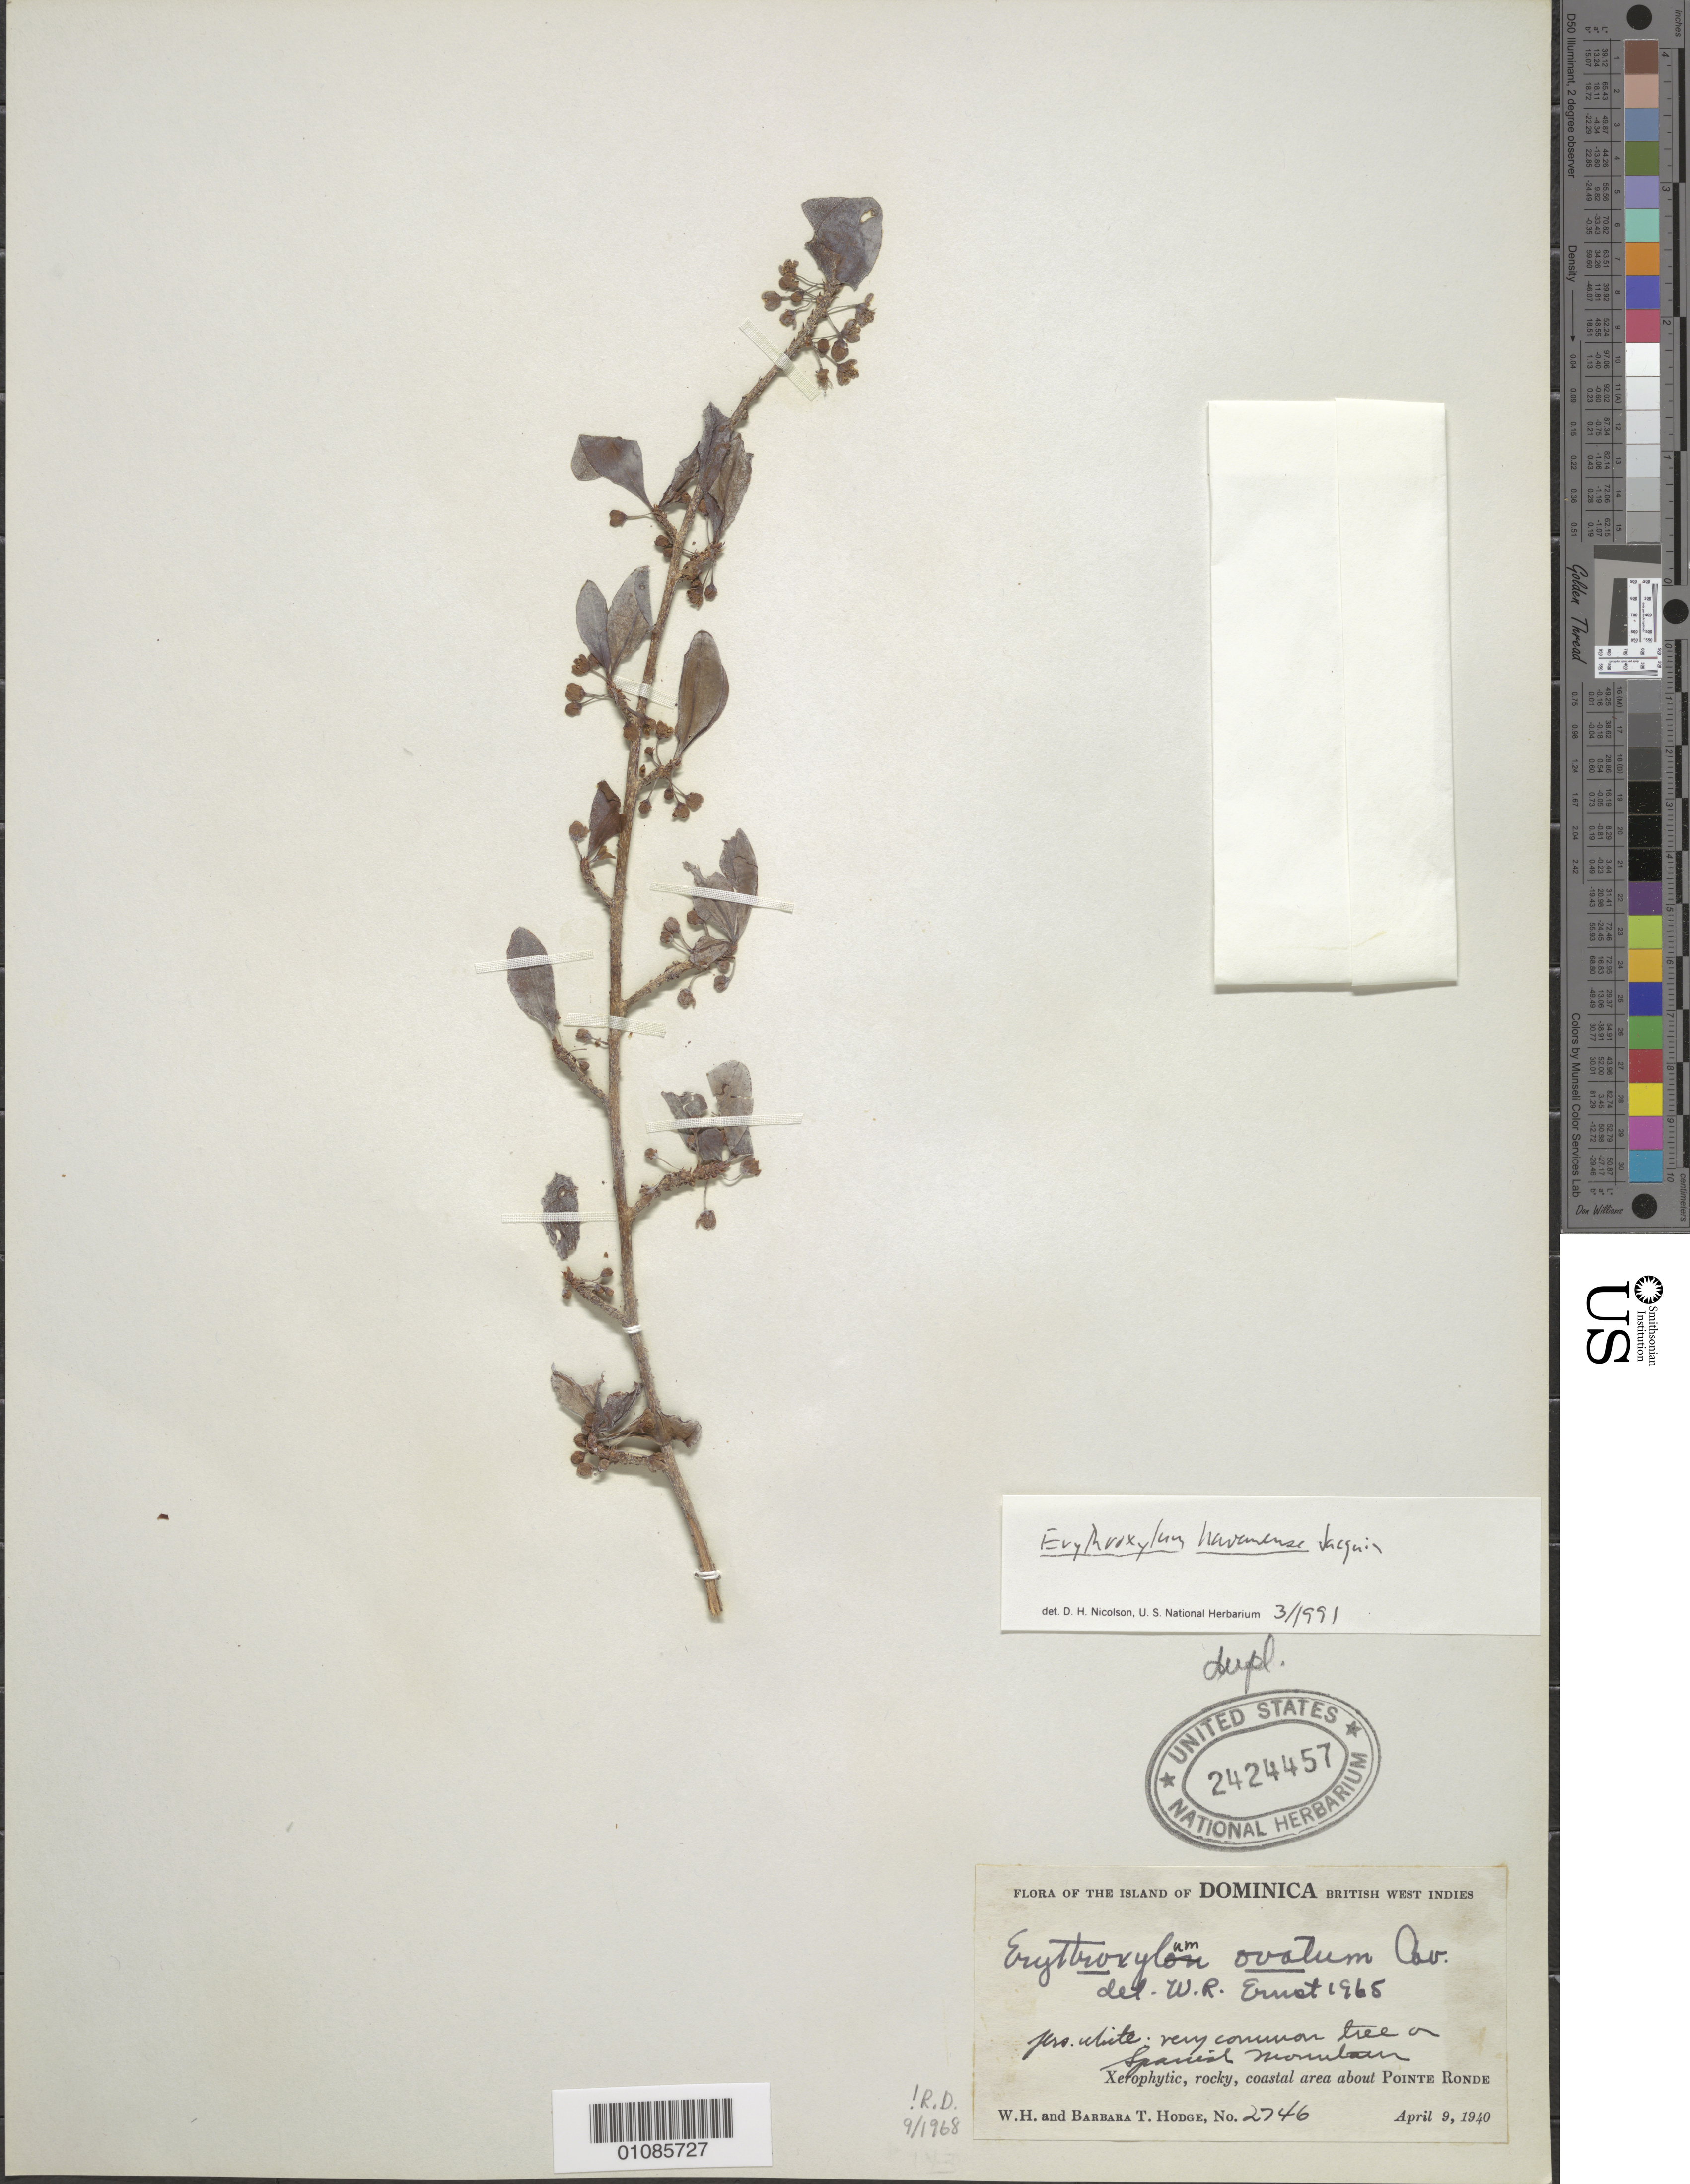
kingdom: Plantae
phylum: Tracheophyta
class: Magnoliopsida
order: Malpighiales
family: Erythroxylaceae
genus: Erythroxylum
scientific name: Erythroxylum havanense var. havanense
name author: Jacq.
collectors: B. Hodge & W. Hodge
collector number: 2746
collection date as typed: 09 Apr 1940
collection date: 1940-04-09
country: Dominica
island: Dominica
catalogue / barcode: US 2424457